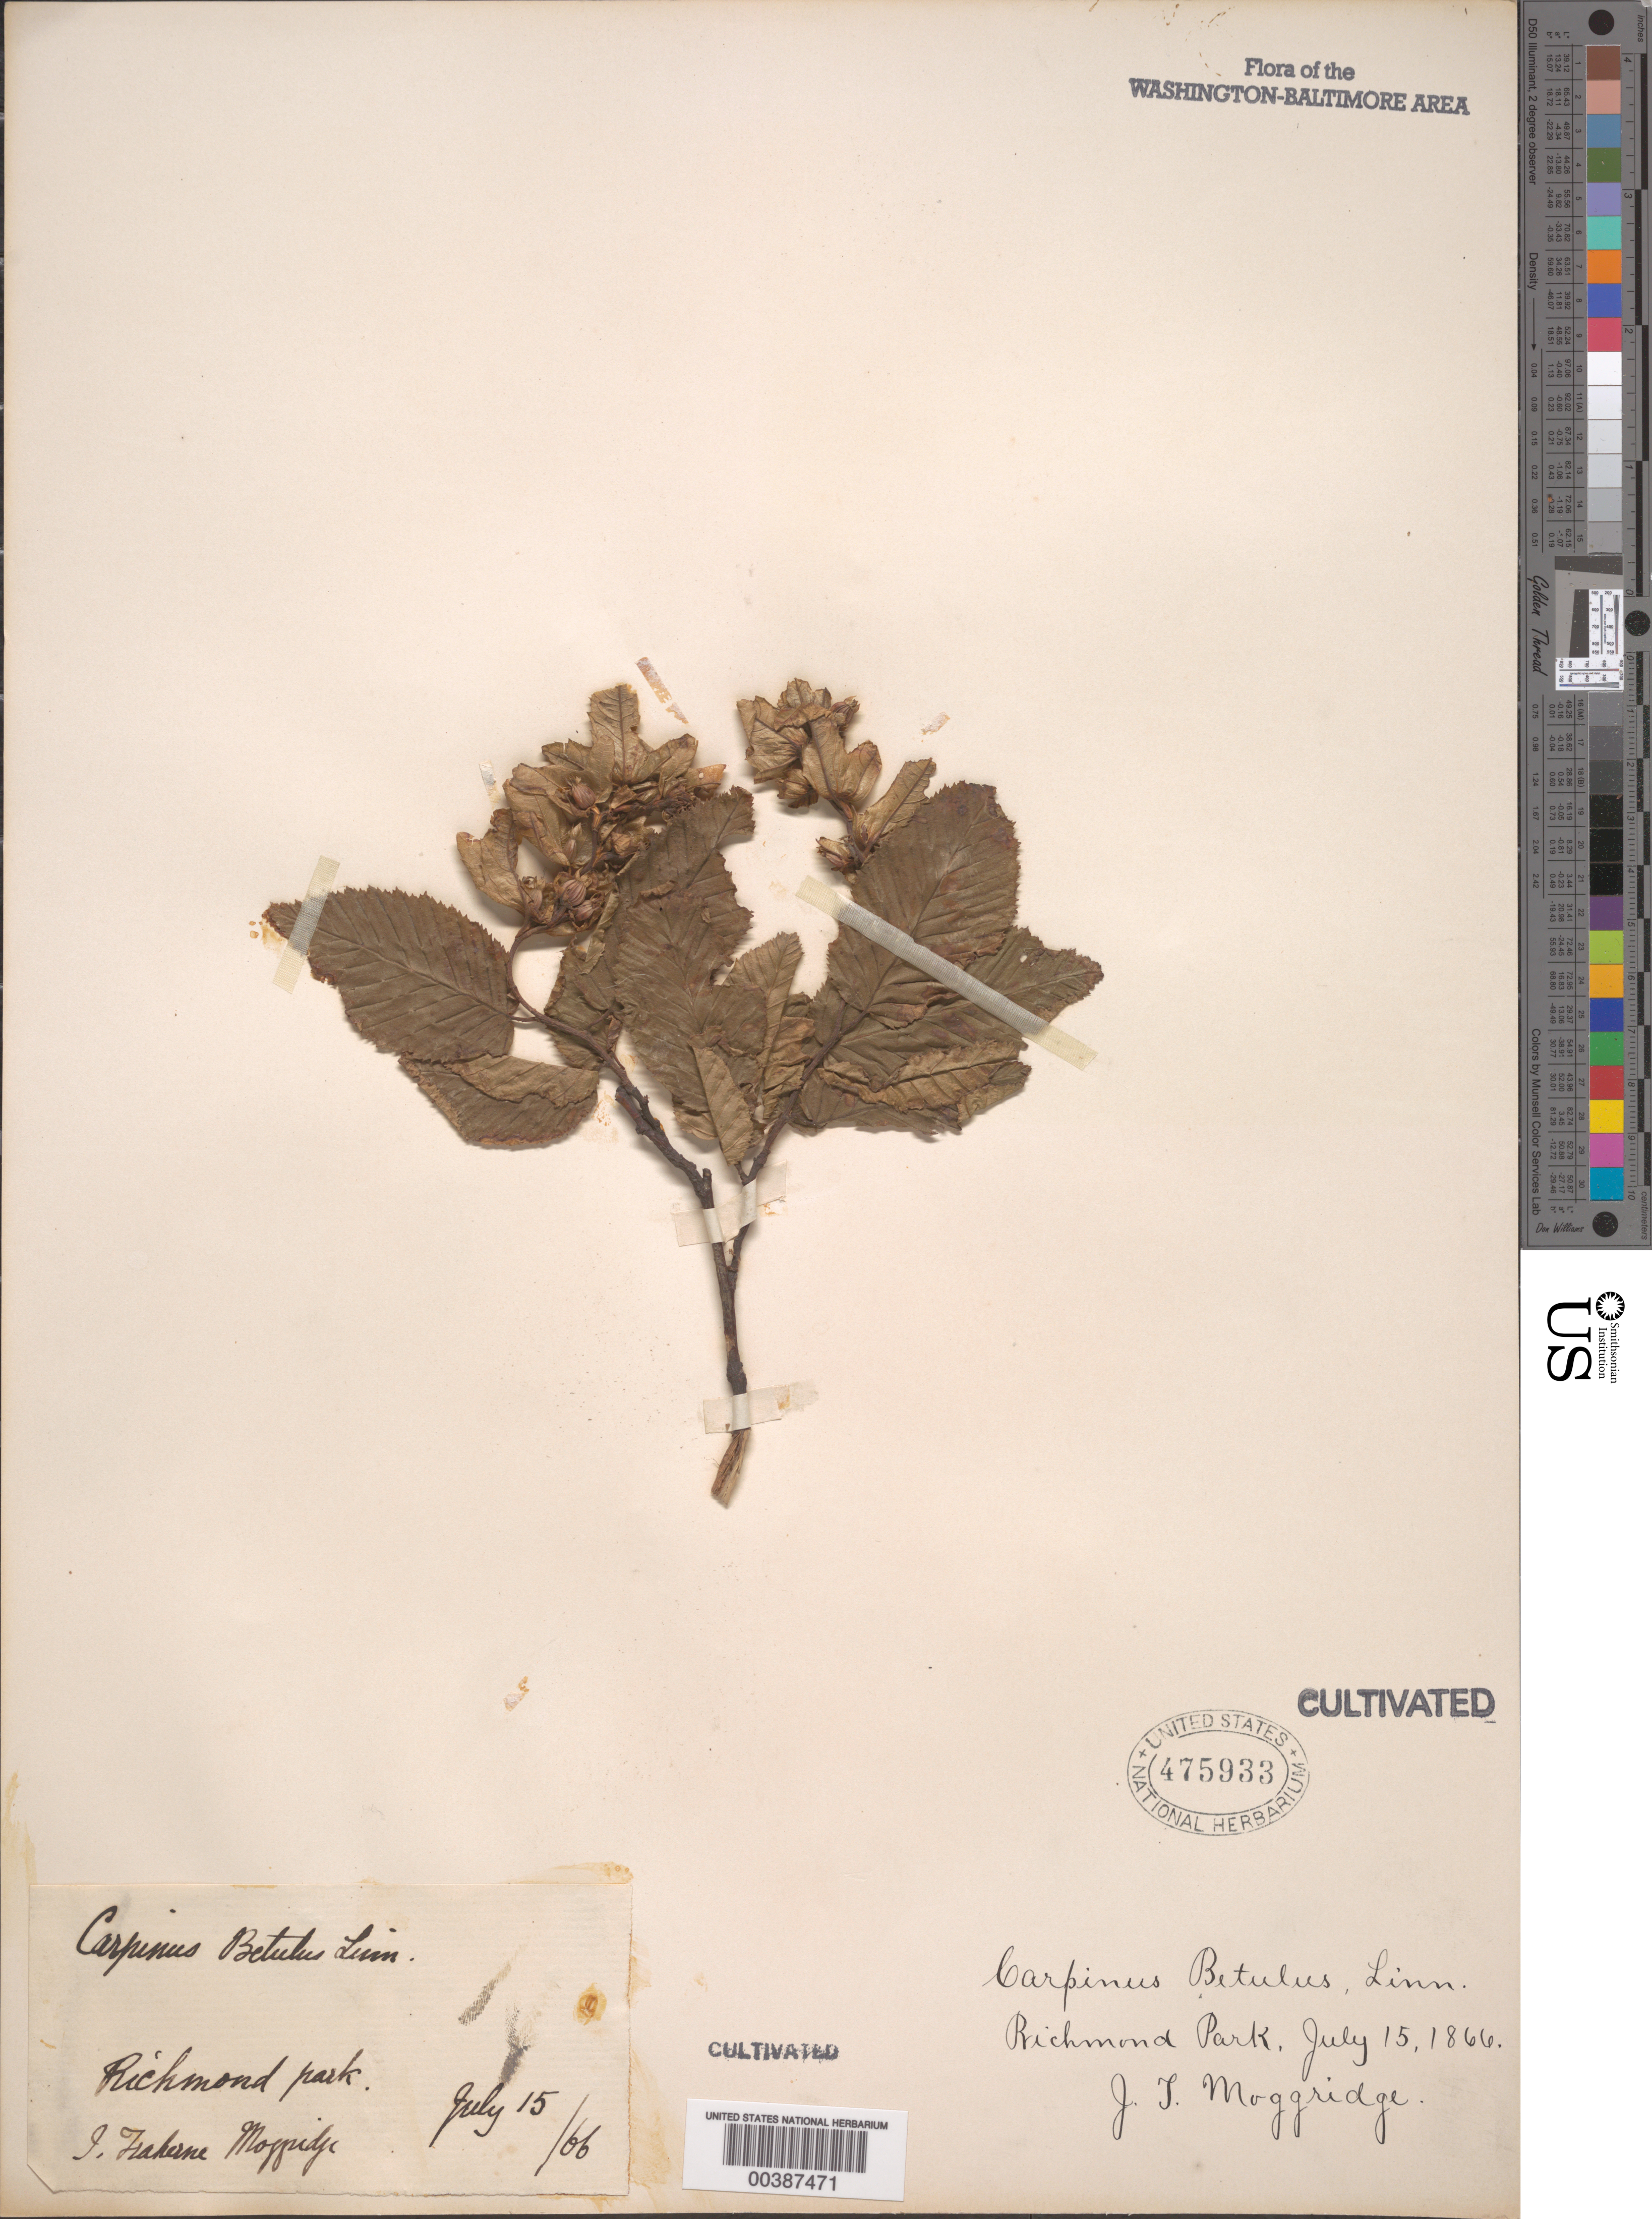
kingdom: Plantae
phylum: Tracheophyta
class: Magnoliopsida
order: Fagales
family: Betulaceae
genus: Carpinus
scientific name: Carpinus betulus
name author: L.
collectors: J. T. Moggridge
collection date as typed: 15 Jul 1866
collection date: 1866-07-15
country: United States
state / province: Maryland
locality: Richmond Park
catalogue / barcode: US 475933